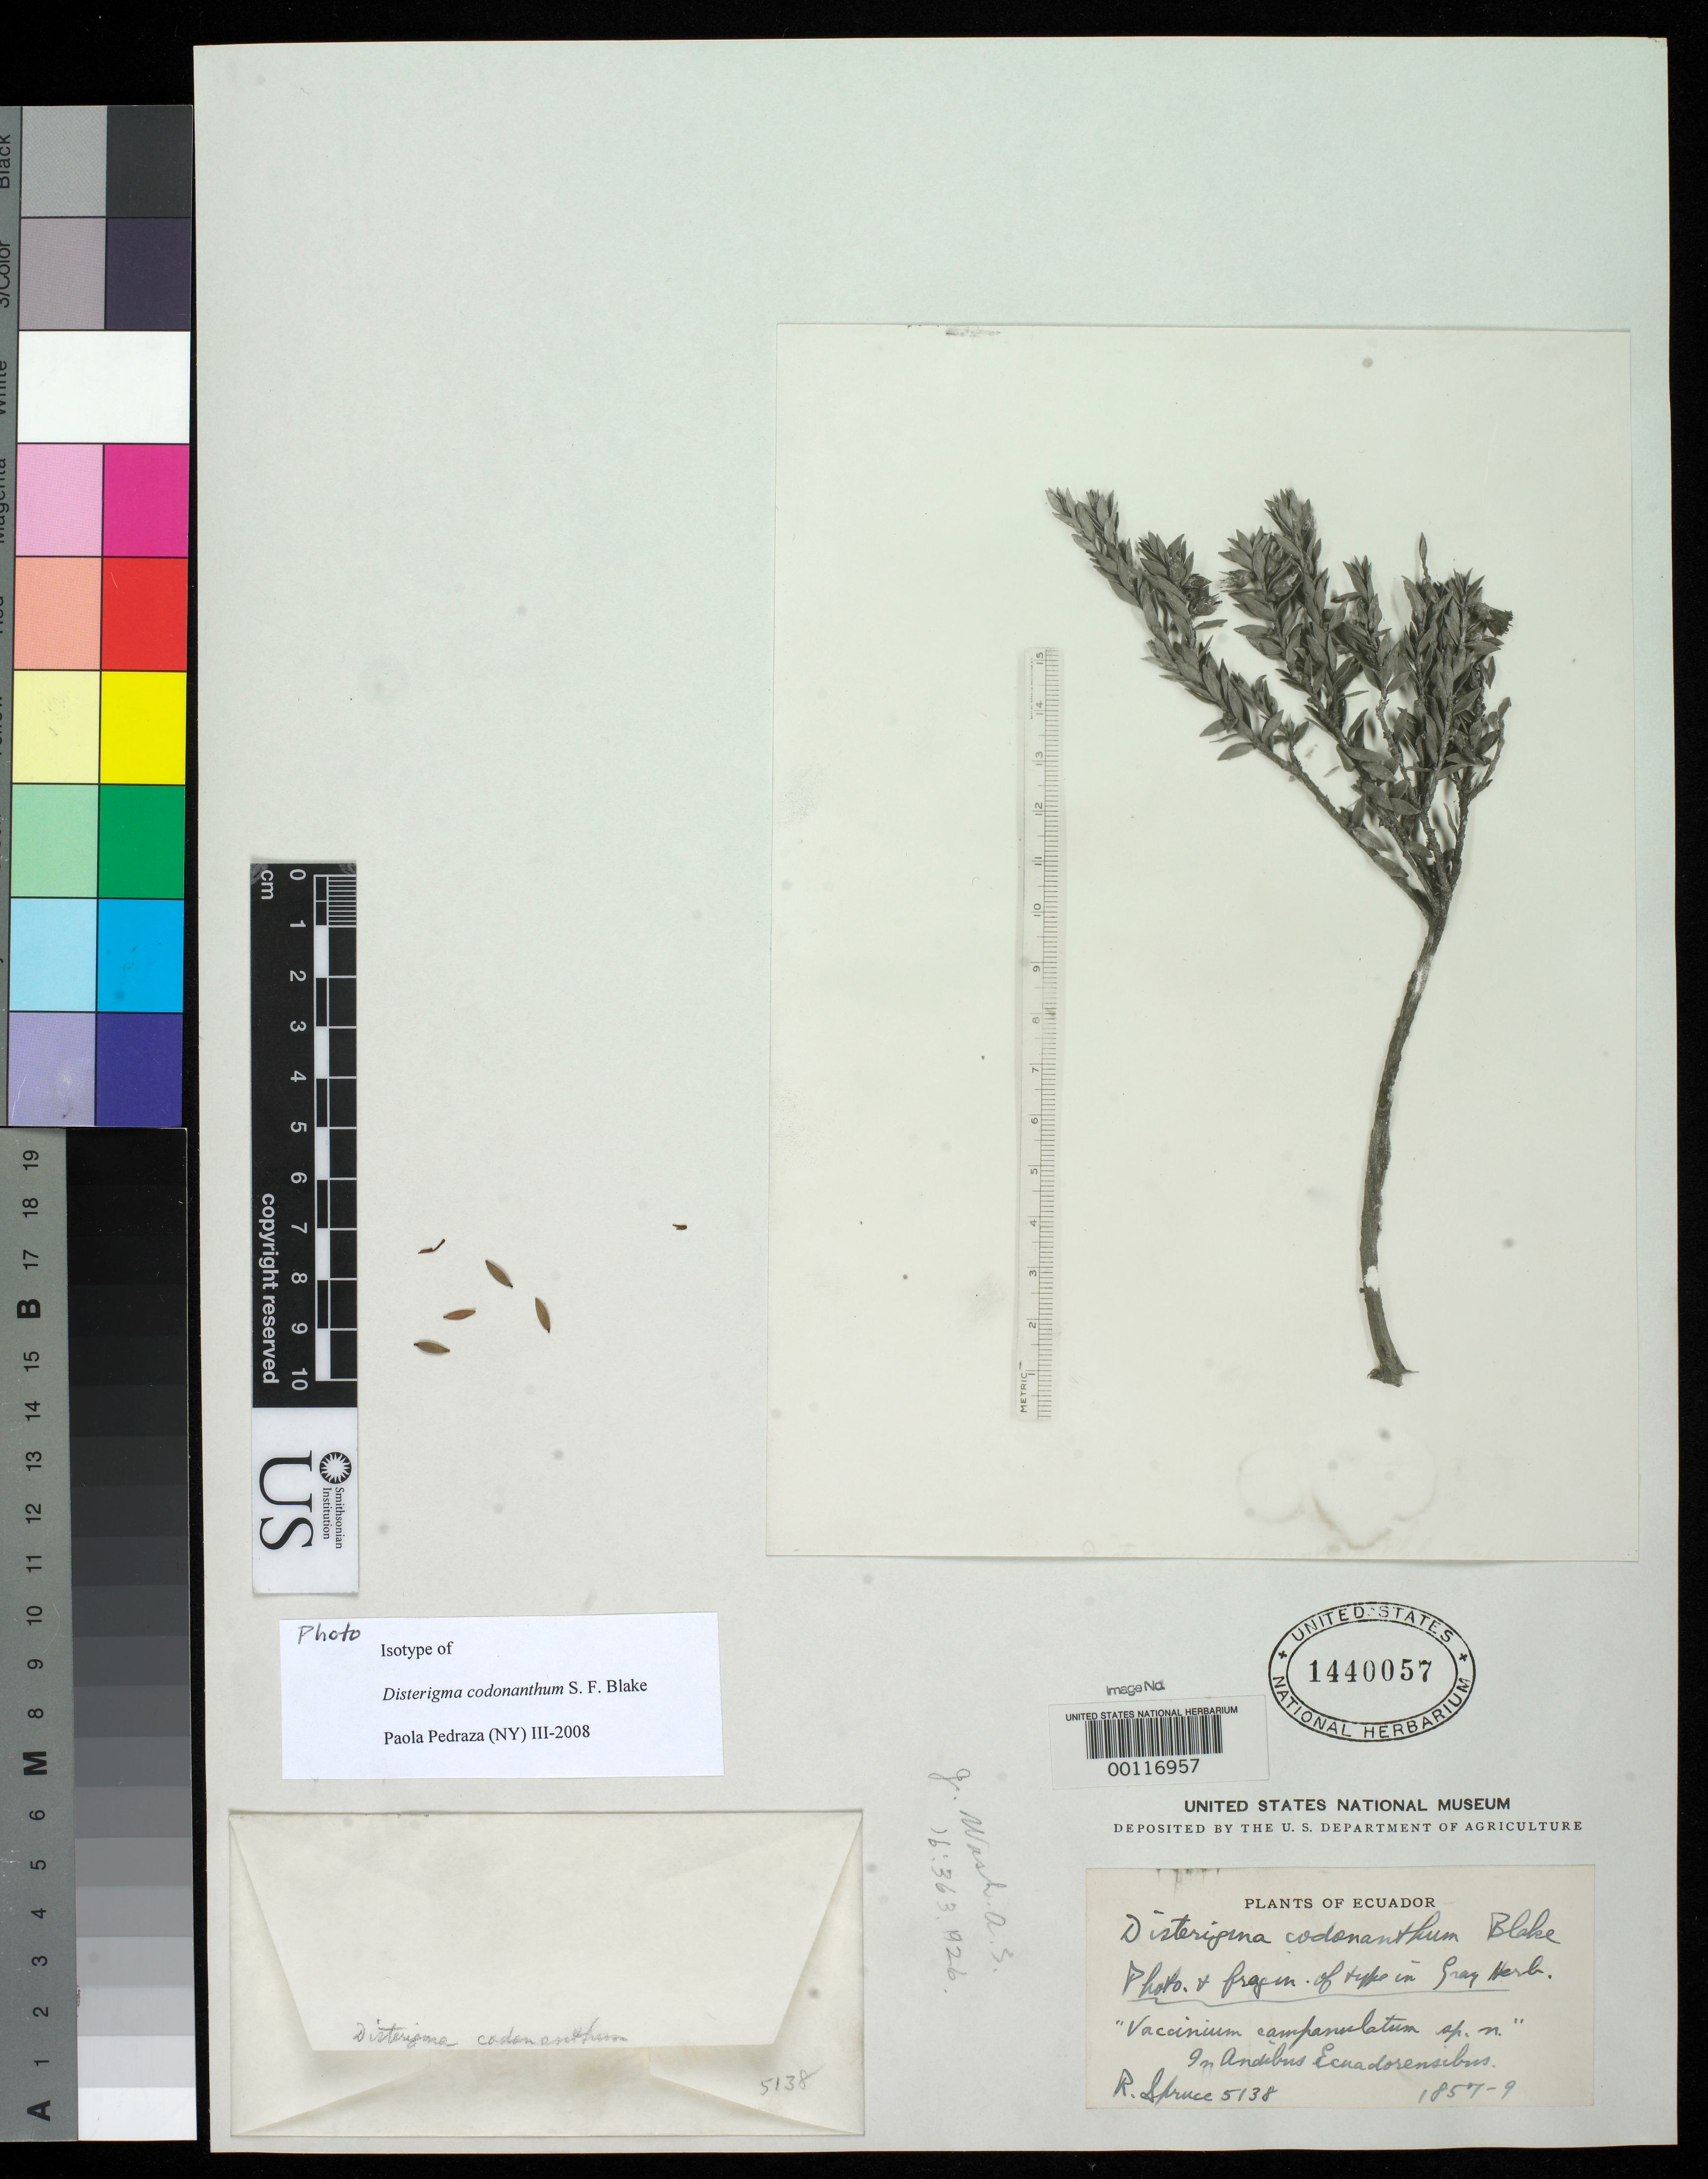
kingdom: Plantae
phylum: Tracheophyta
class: Magnoliopsida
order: Ericales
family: Ericaceae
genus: Disterigma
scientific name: Disterigma codonanthum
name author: S.F. Blake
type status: Type Collection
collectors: R. Spruce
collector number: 5138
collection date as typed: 1857 to -- --- 1859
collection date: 1857/1859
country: Ecuador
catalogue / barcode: US 1440057